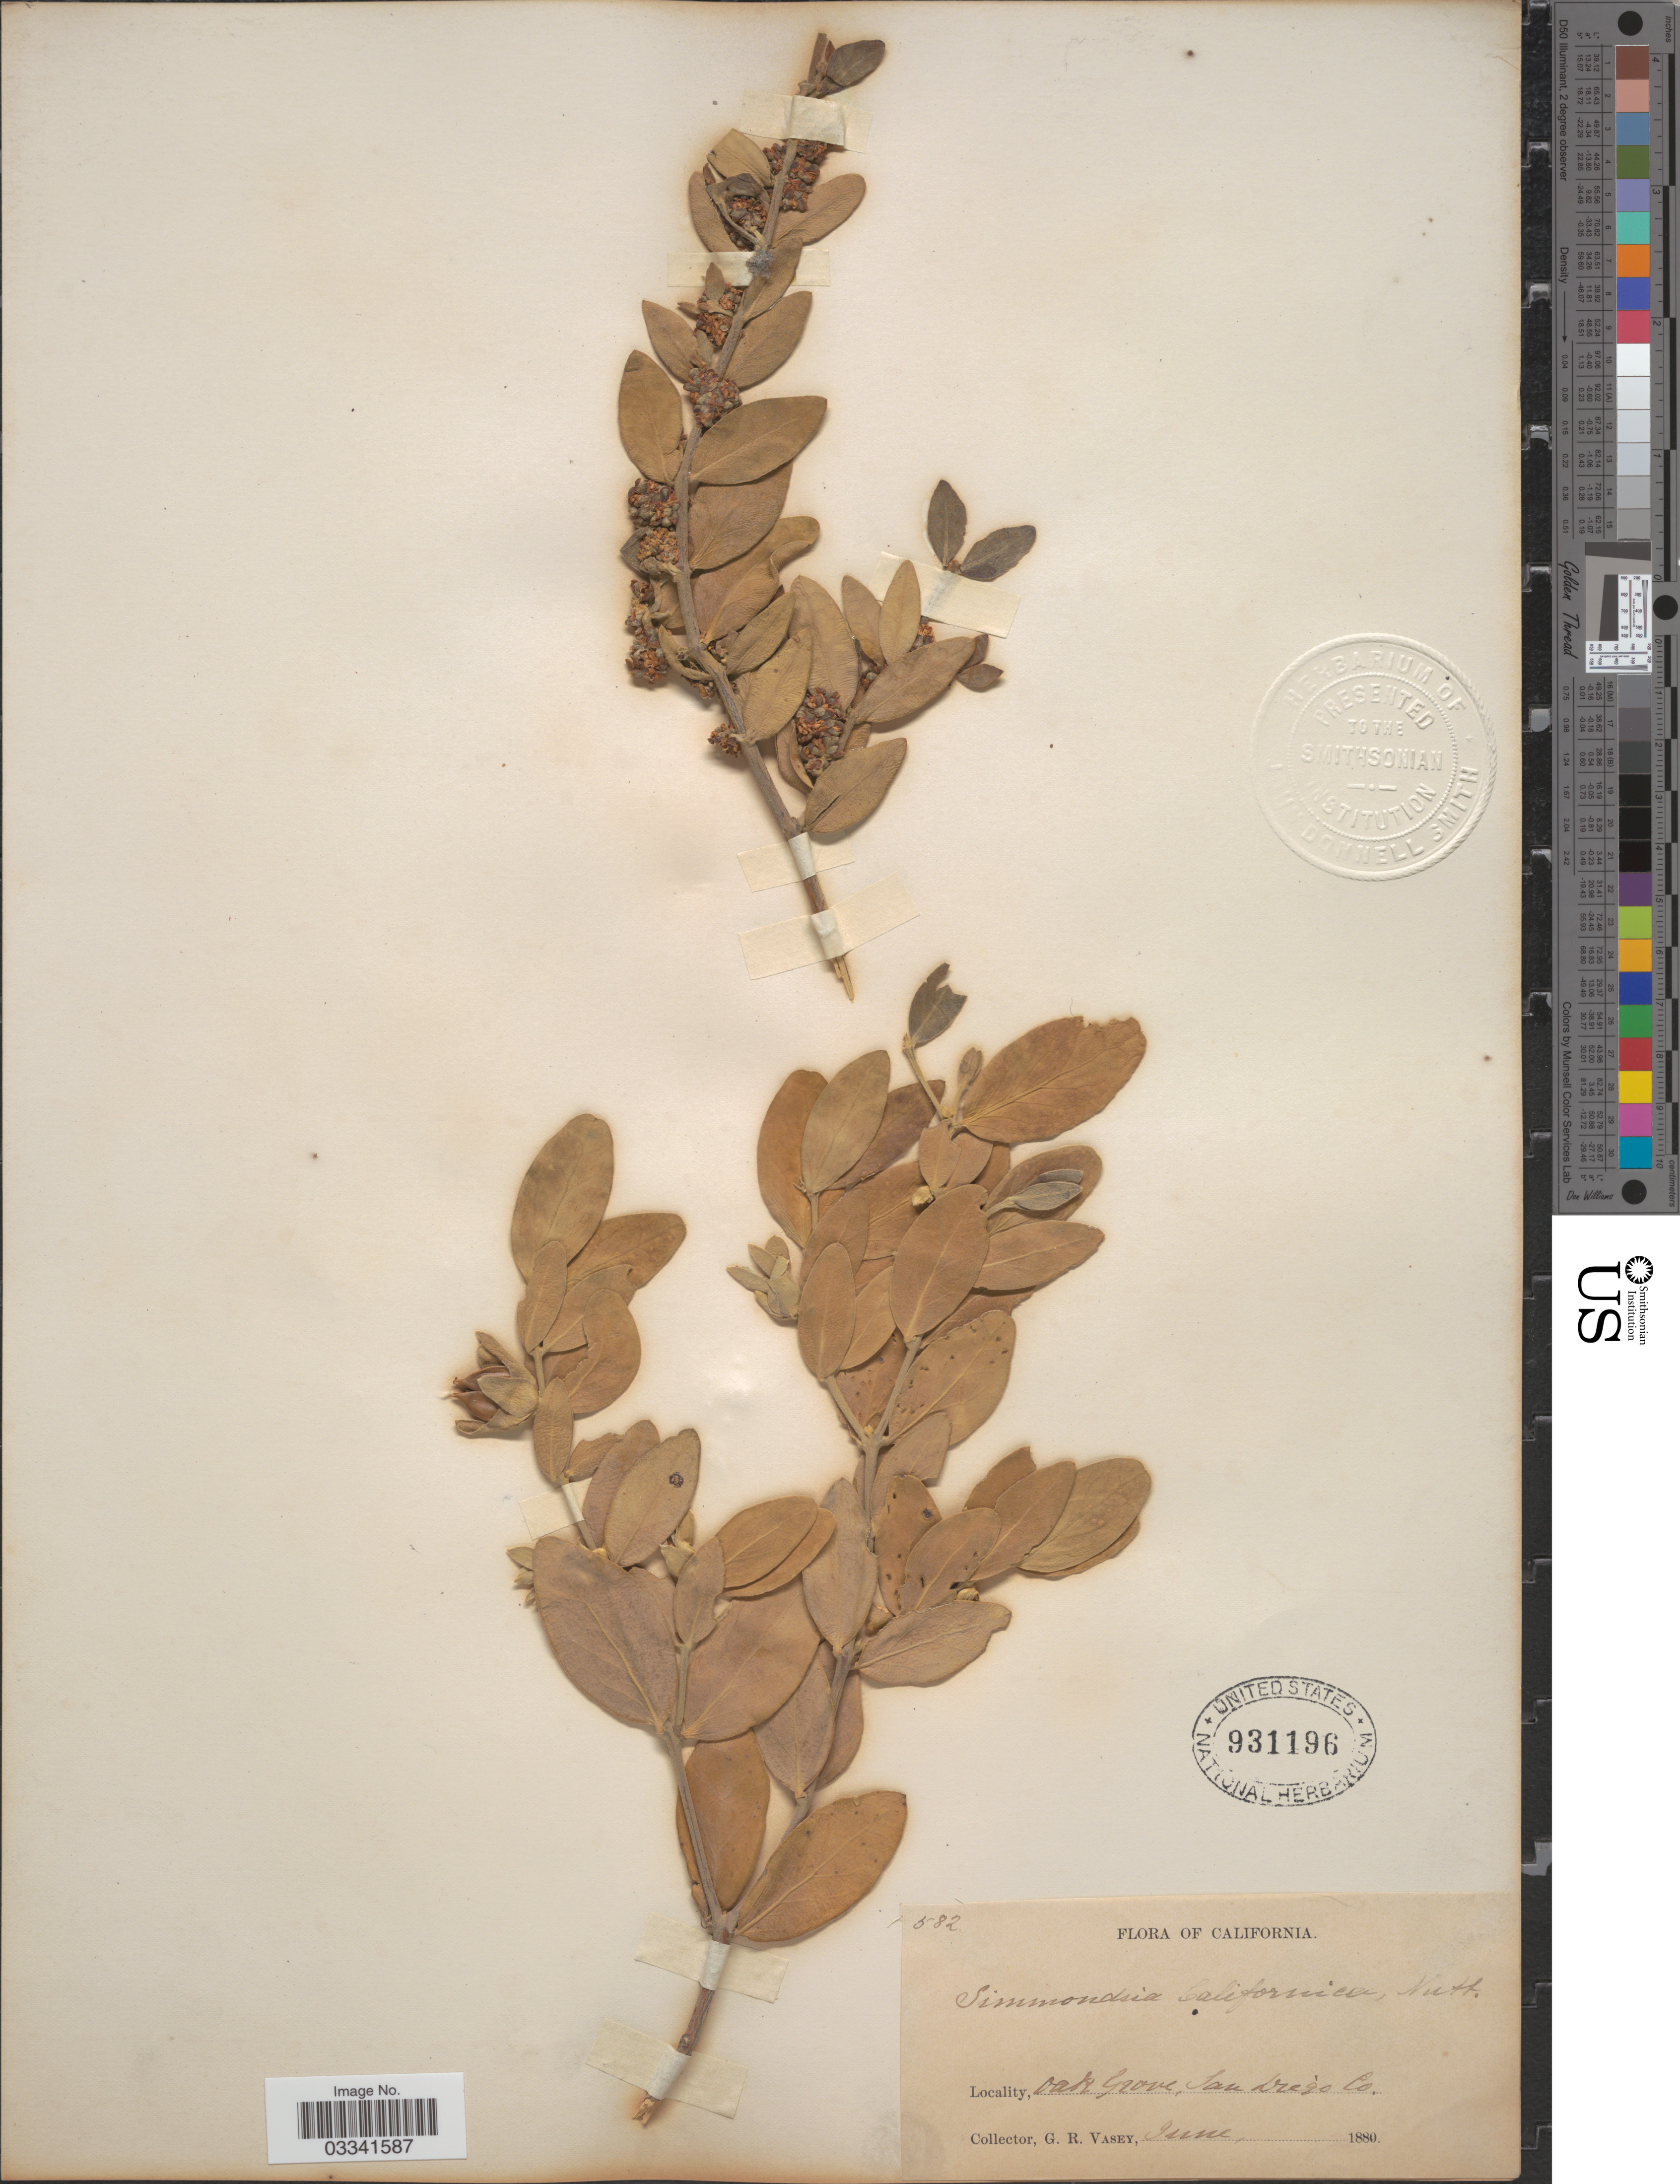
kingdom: Plantae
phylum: Tracheophyta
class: Magnoliopsida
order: Caryophyllales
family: Simmondsiaceae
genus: Simmondsia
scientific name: Simmondsia chinensis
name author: (Link) C.K. Schneid.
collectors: G. R. Vasey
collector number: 582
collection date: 1880-06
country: United States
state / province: California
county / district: San Diego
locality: Oak Grove, San Diego Co.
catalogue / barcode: US 931196